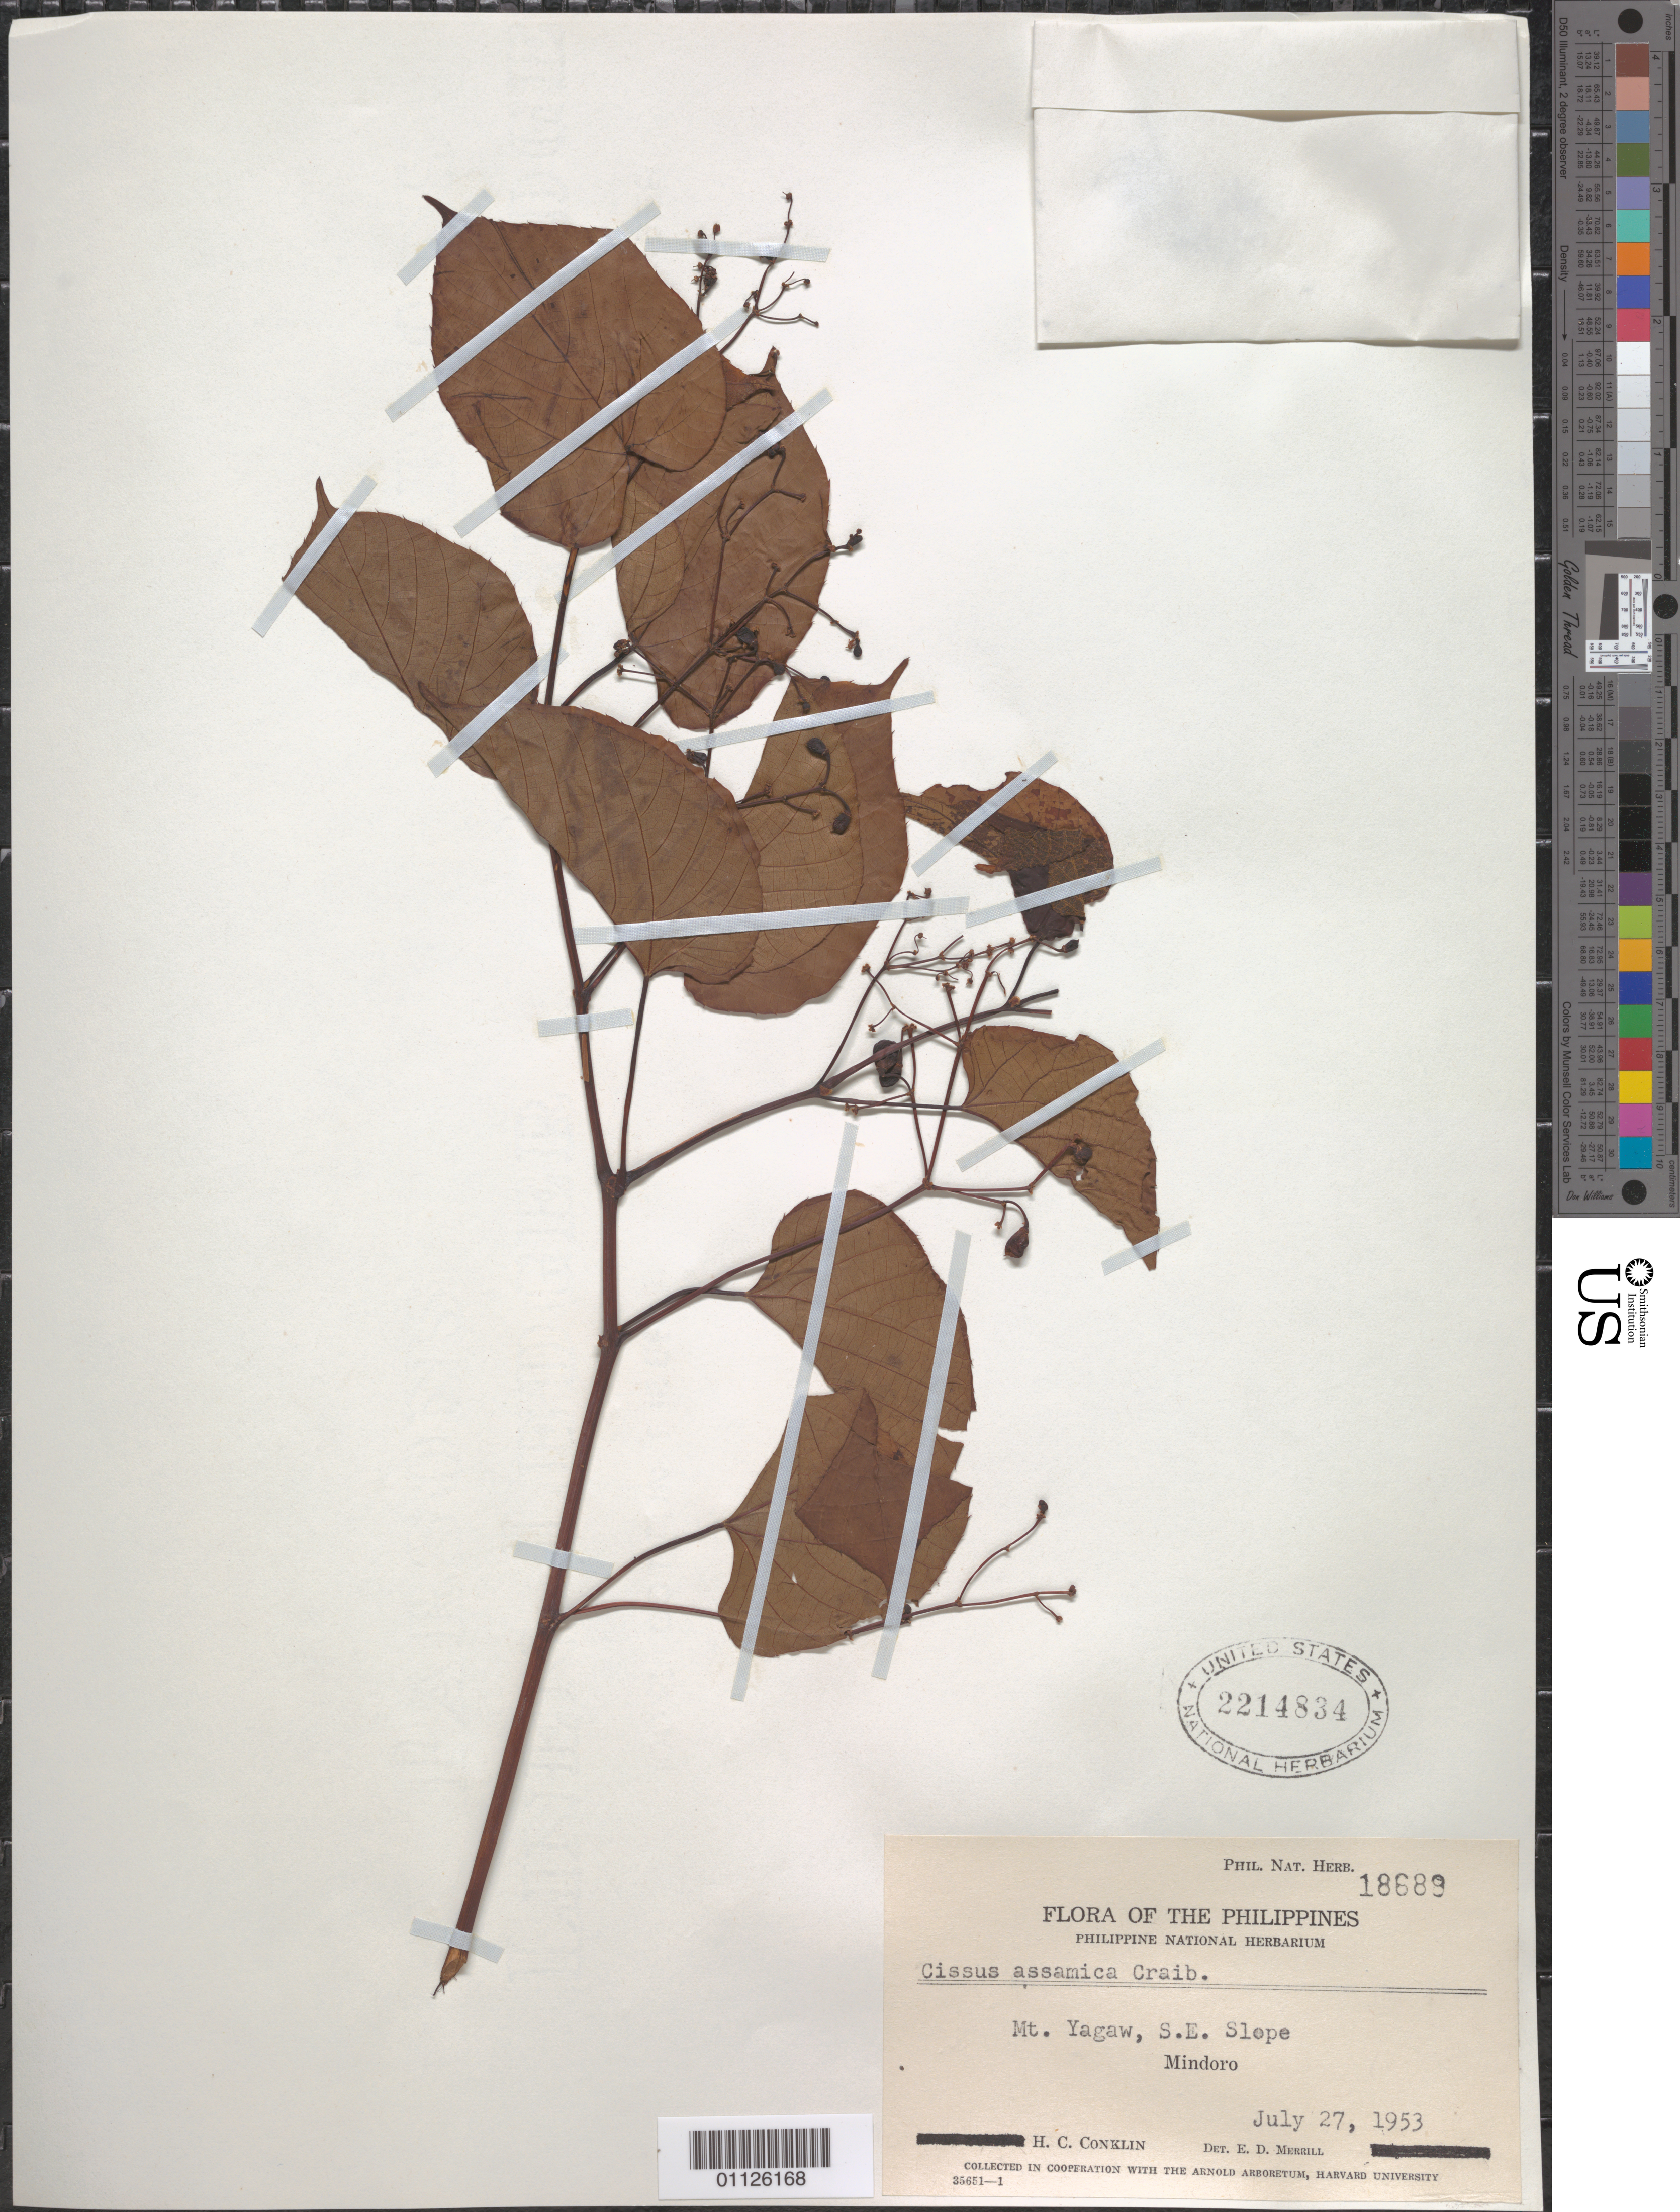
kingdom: Plantae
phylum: Tracheophyta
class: Magnoliopsida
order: Vitales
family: Vitaceae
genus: Cissus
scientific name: Cissus assamica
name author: (M.A. Lawson) Craib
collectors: H. Conklin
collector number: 18689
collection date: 1953-07-27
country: Philippines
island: Mindoro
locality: Mt Yagaw, SE Slope.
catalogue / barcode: US 2214834